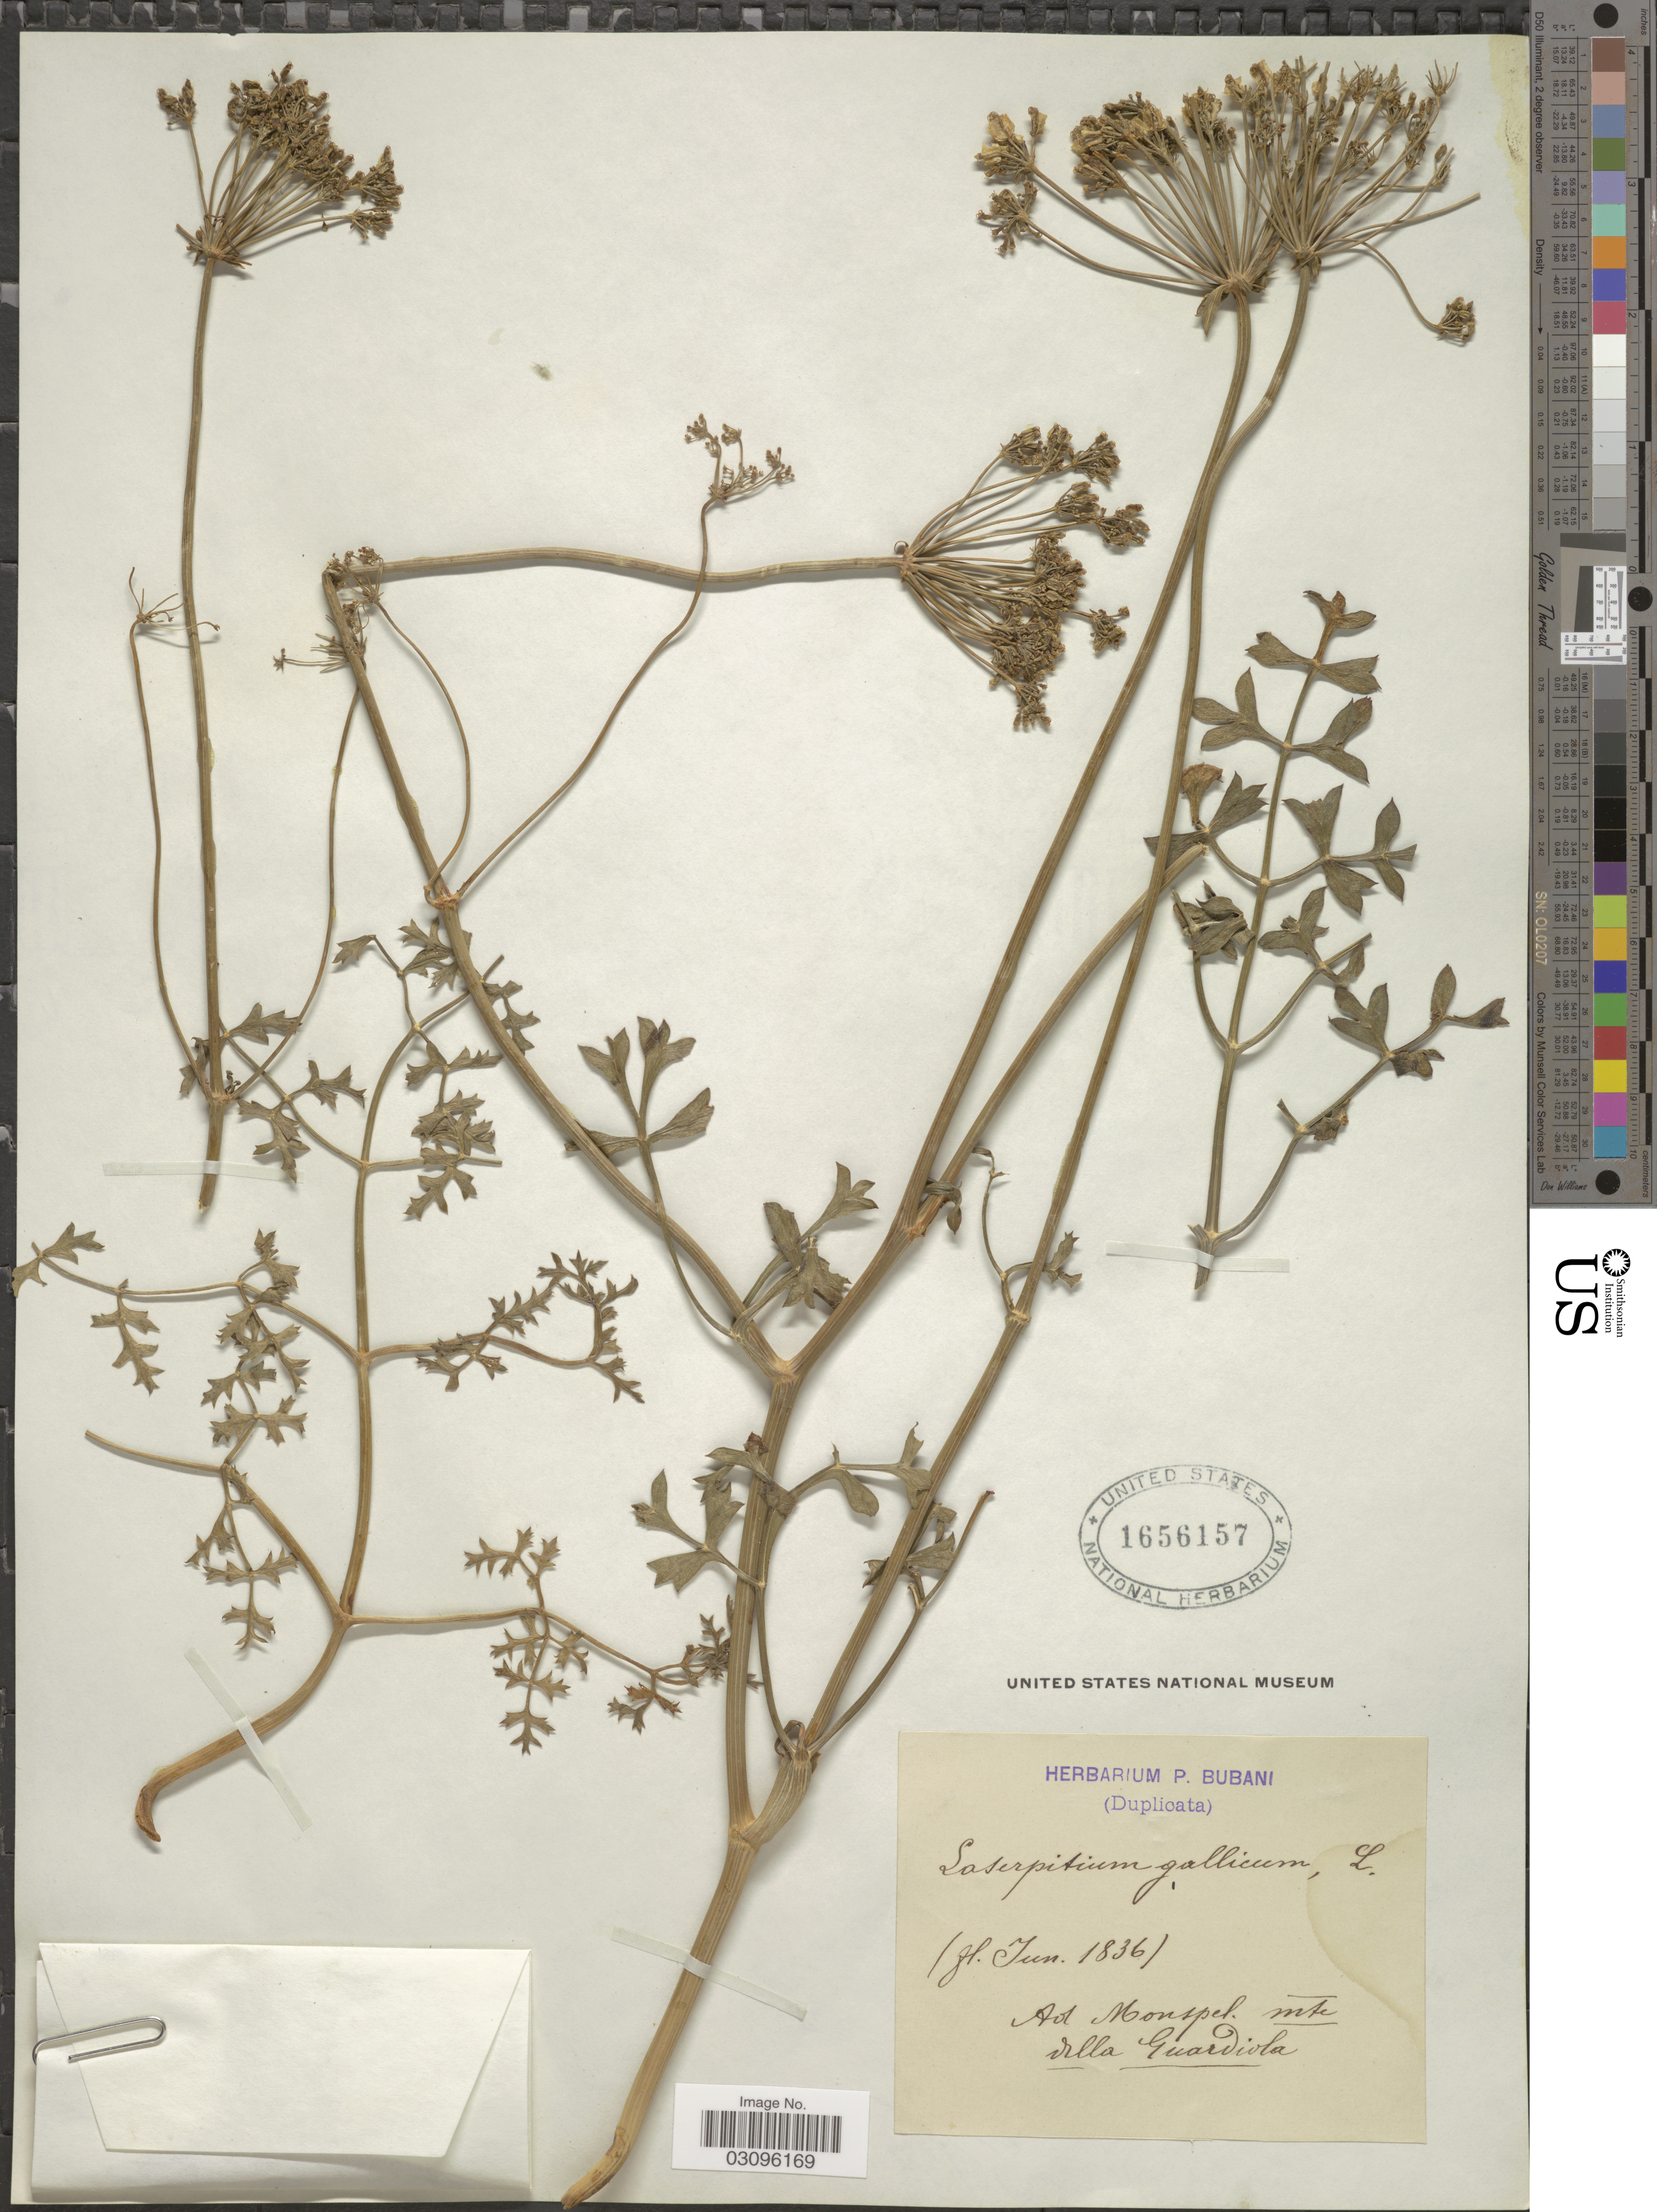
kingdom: Plantae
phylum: Tracheophyta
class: Magnoliopsida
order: Apiales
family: Apiaceae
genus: Laserpitium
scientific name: Laserpitium gallicum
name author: L.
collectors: ex herb. P. Bubani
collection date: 1836-06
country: Italy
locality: Ad Monspel. mte. villa Guardiola.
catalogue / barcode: US 1656157